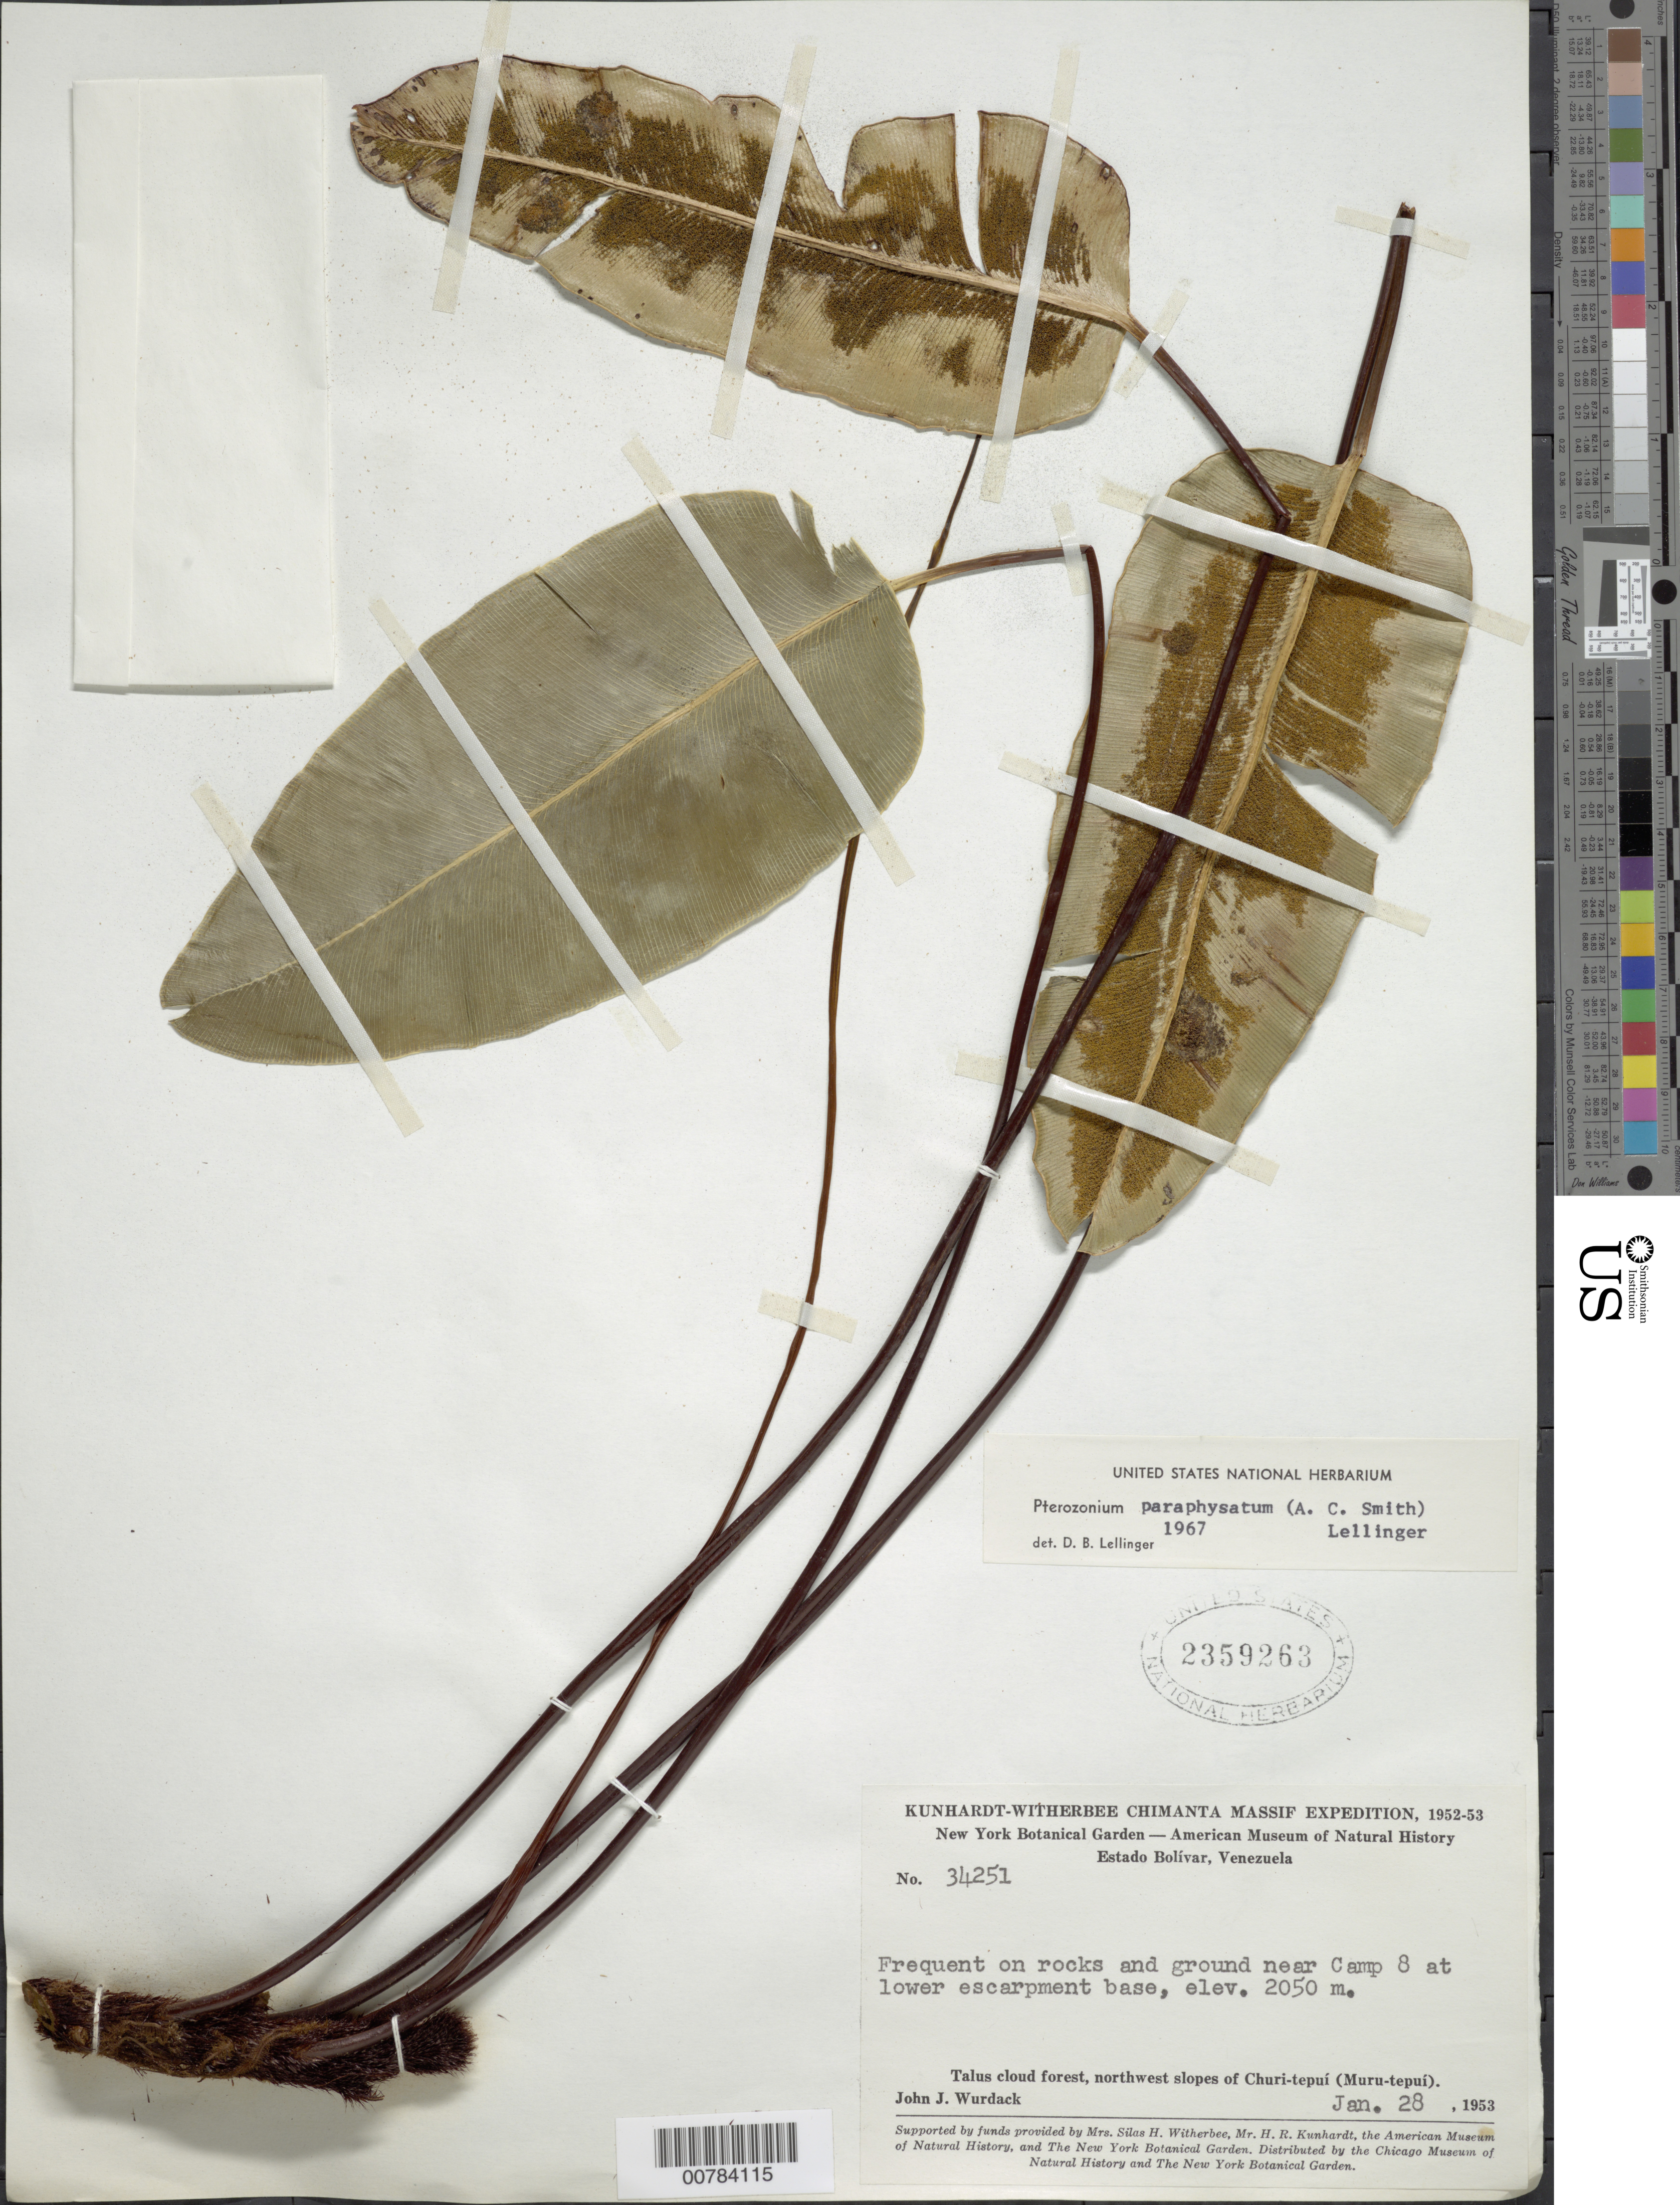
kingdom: Plantae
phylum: Tracheophyta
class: Polypodiopsida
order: Polypodiales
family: Pteridaceae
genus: Pterozonium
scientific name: Pterozonium paraphysatum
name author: (A.C. Sm.) Lellinger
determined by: Lellinger, David B., (BOT), Smithsonian Institution - National Museum of Natural History (UNITED STATES)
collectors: J. J. Wurdack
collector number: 34251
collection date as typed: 28-Jan-53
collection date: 1953-01-28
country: Venezuela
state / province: Bolívar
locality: Churi-tepuí (Muru-tepuí), Camp 8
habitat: Talus cloud forest, slopes, on rocks and ground at lower escarpment base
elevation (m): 2050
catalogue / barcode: US 2359263